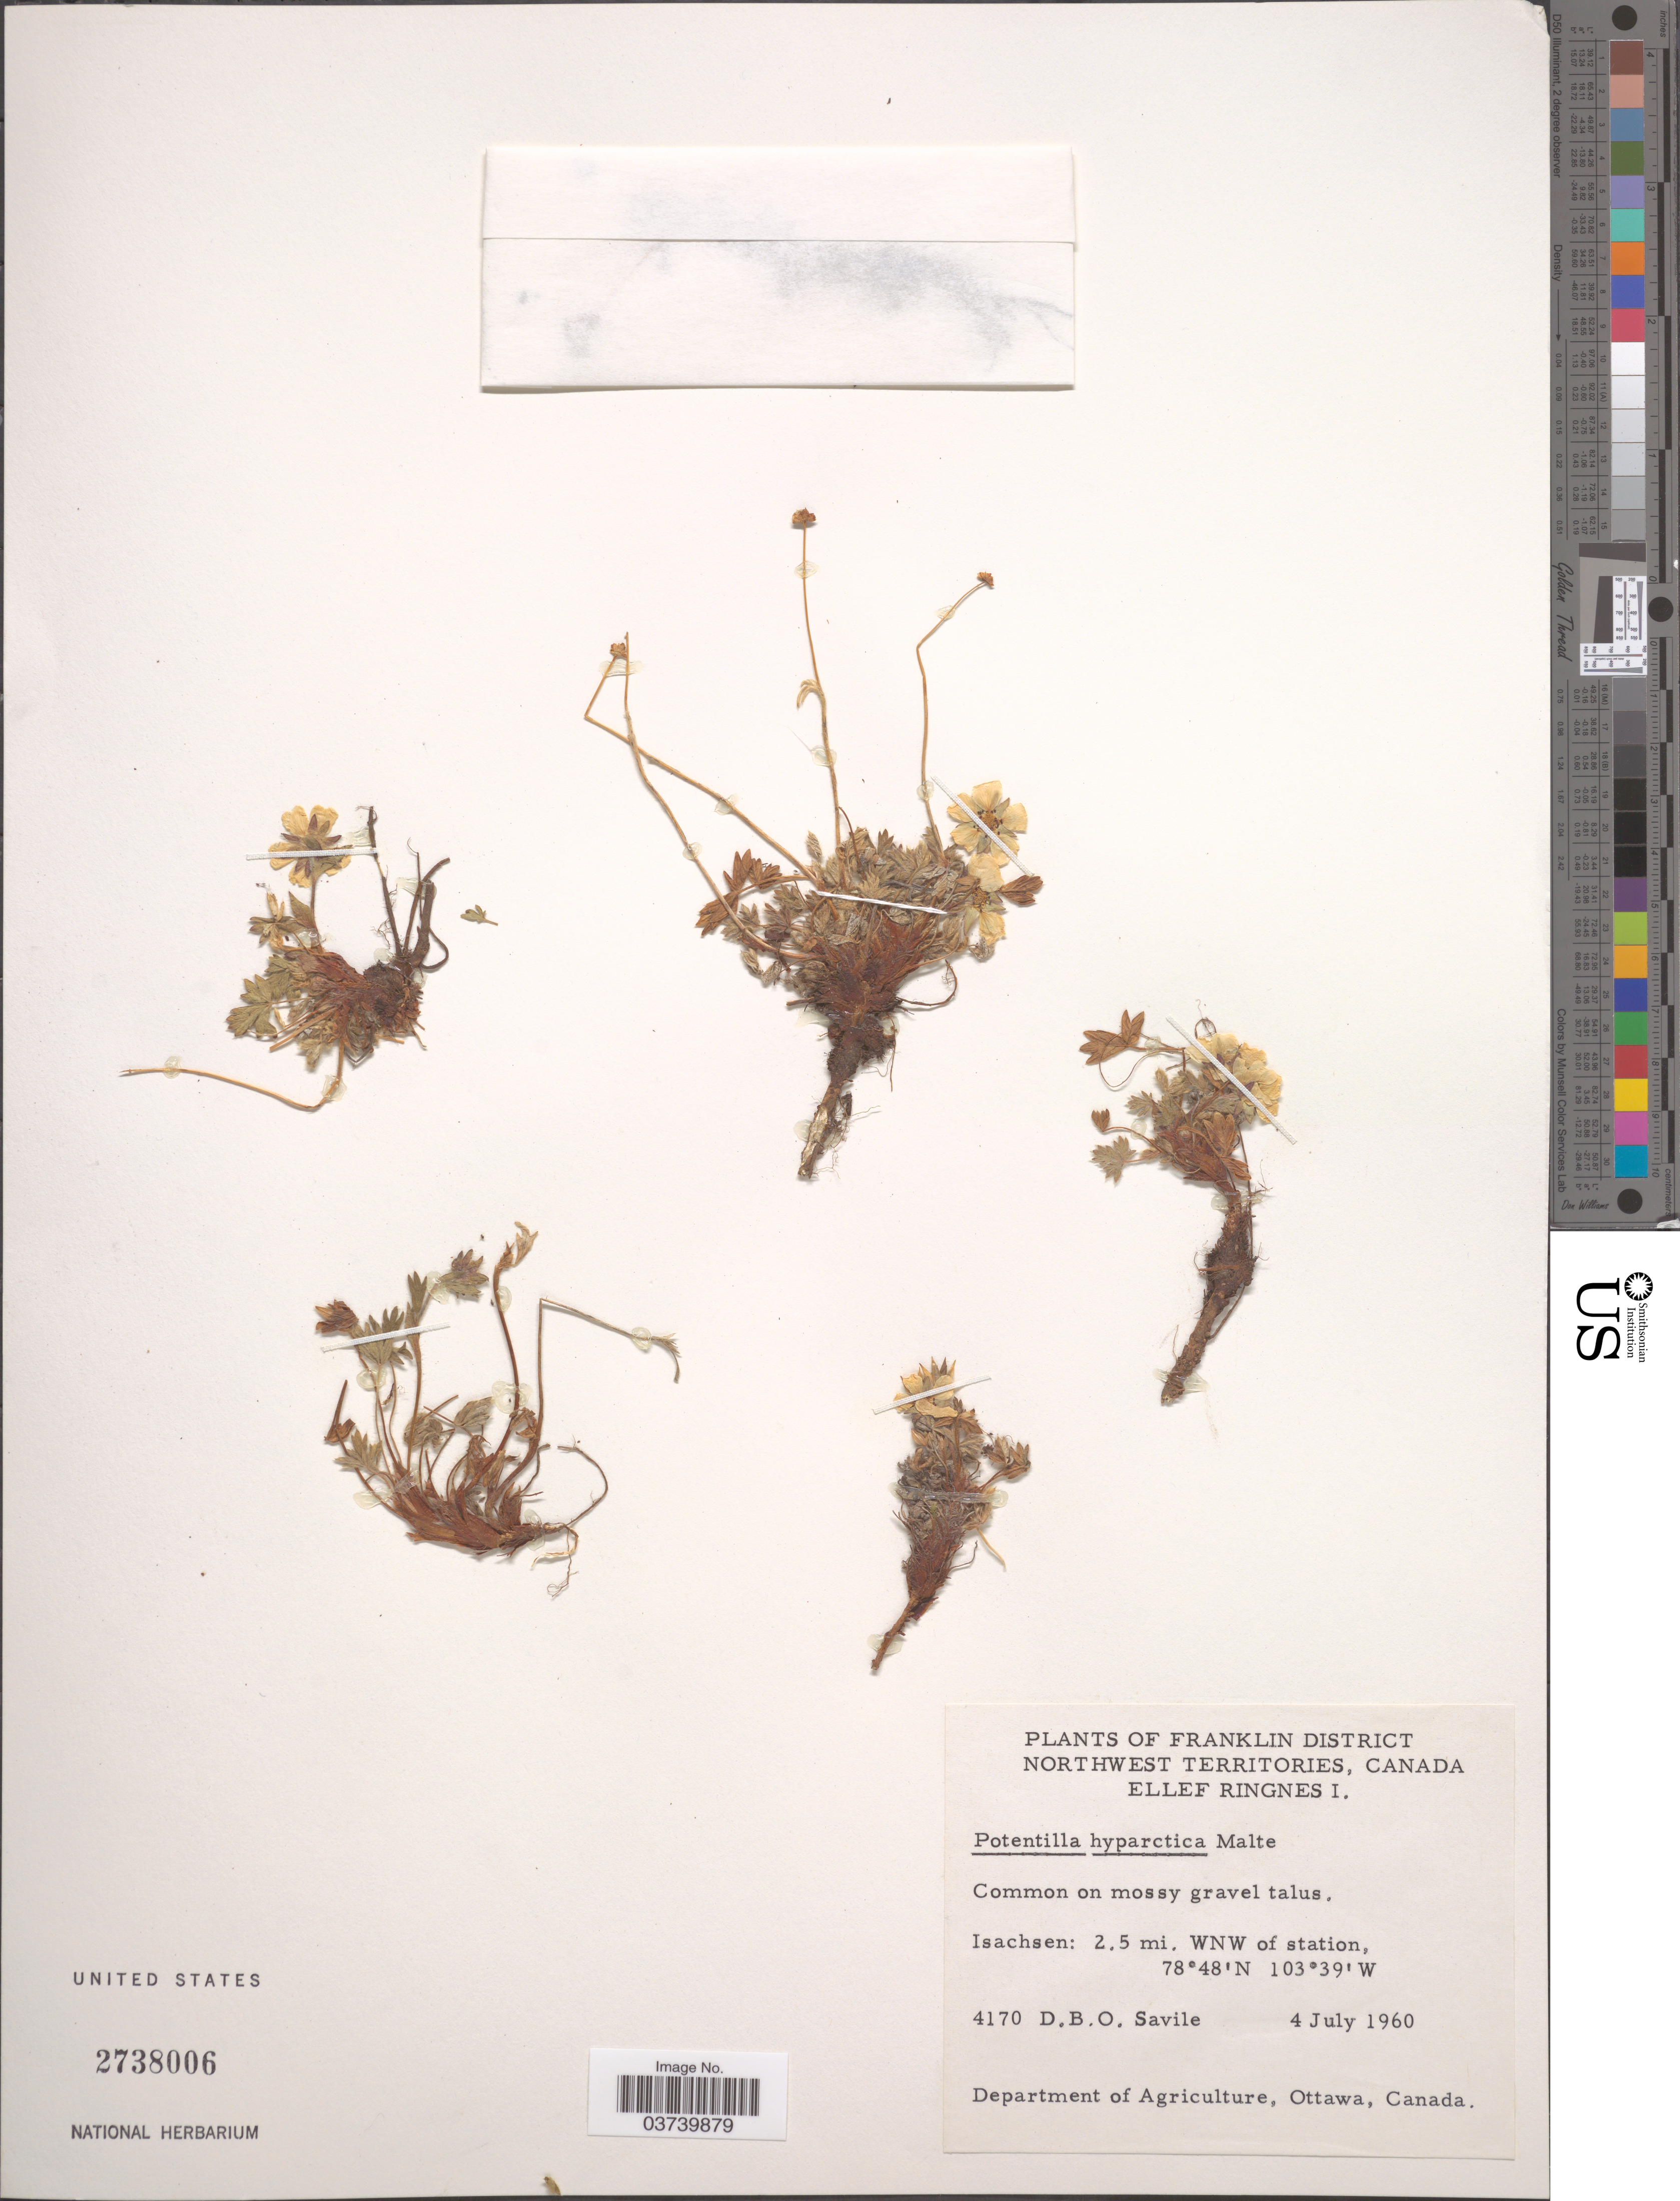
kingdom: Plantae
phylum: Tracheophyta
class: Magnoliopsida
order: Rosales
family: Rosaceae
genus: Potentilla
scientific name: Potentilla hyparctica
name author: Malte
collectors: D. Savile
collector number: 4170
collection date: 1960-07-04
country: Canada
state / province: Northwest Territories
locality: Franklin District. Ellef Ringnes I. Isachsen: 2.5 mi. WNW of station.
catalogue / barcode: US 2738006